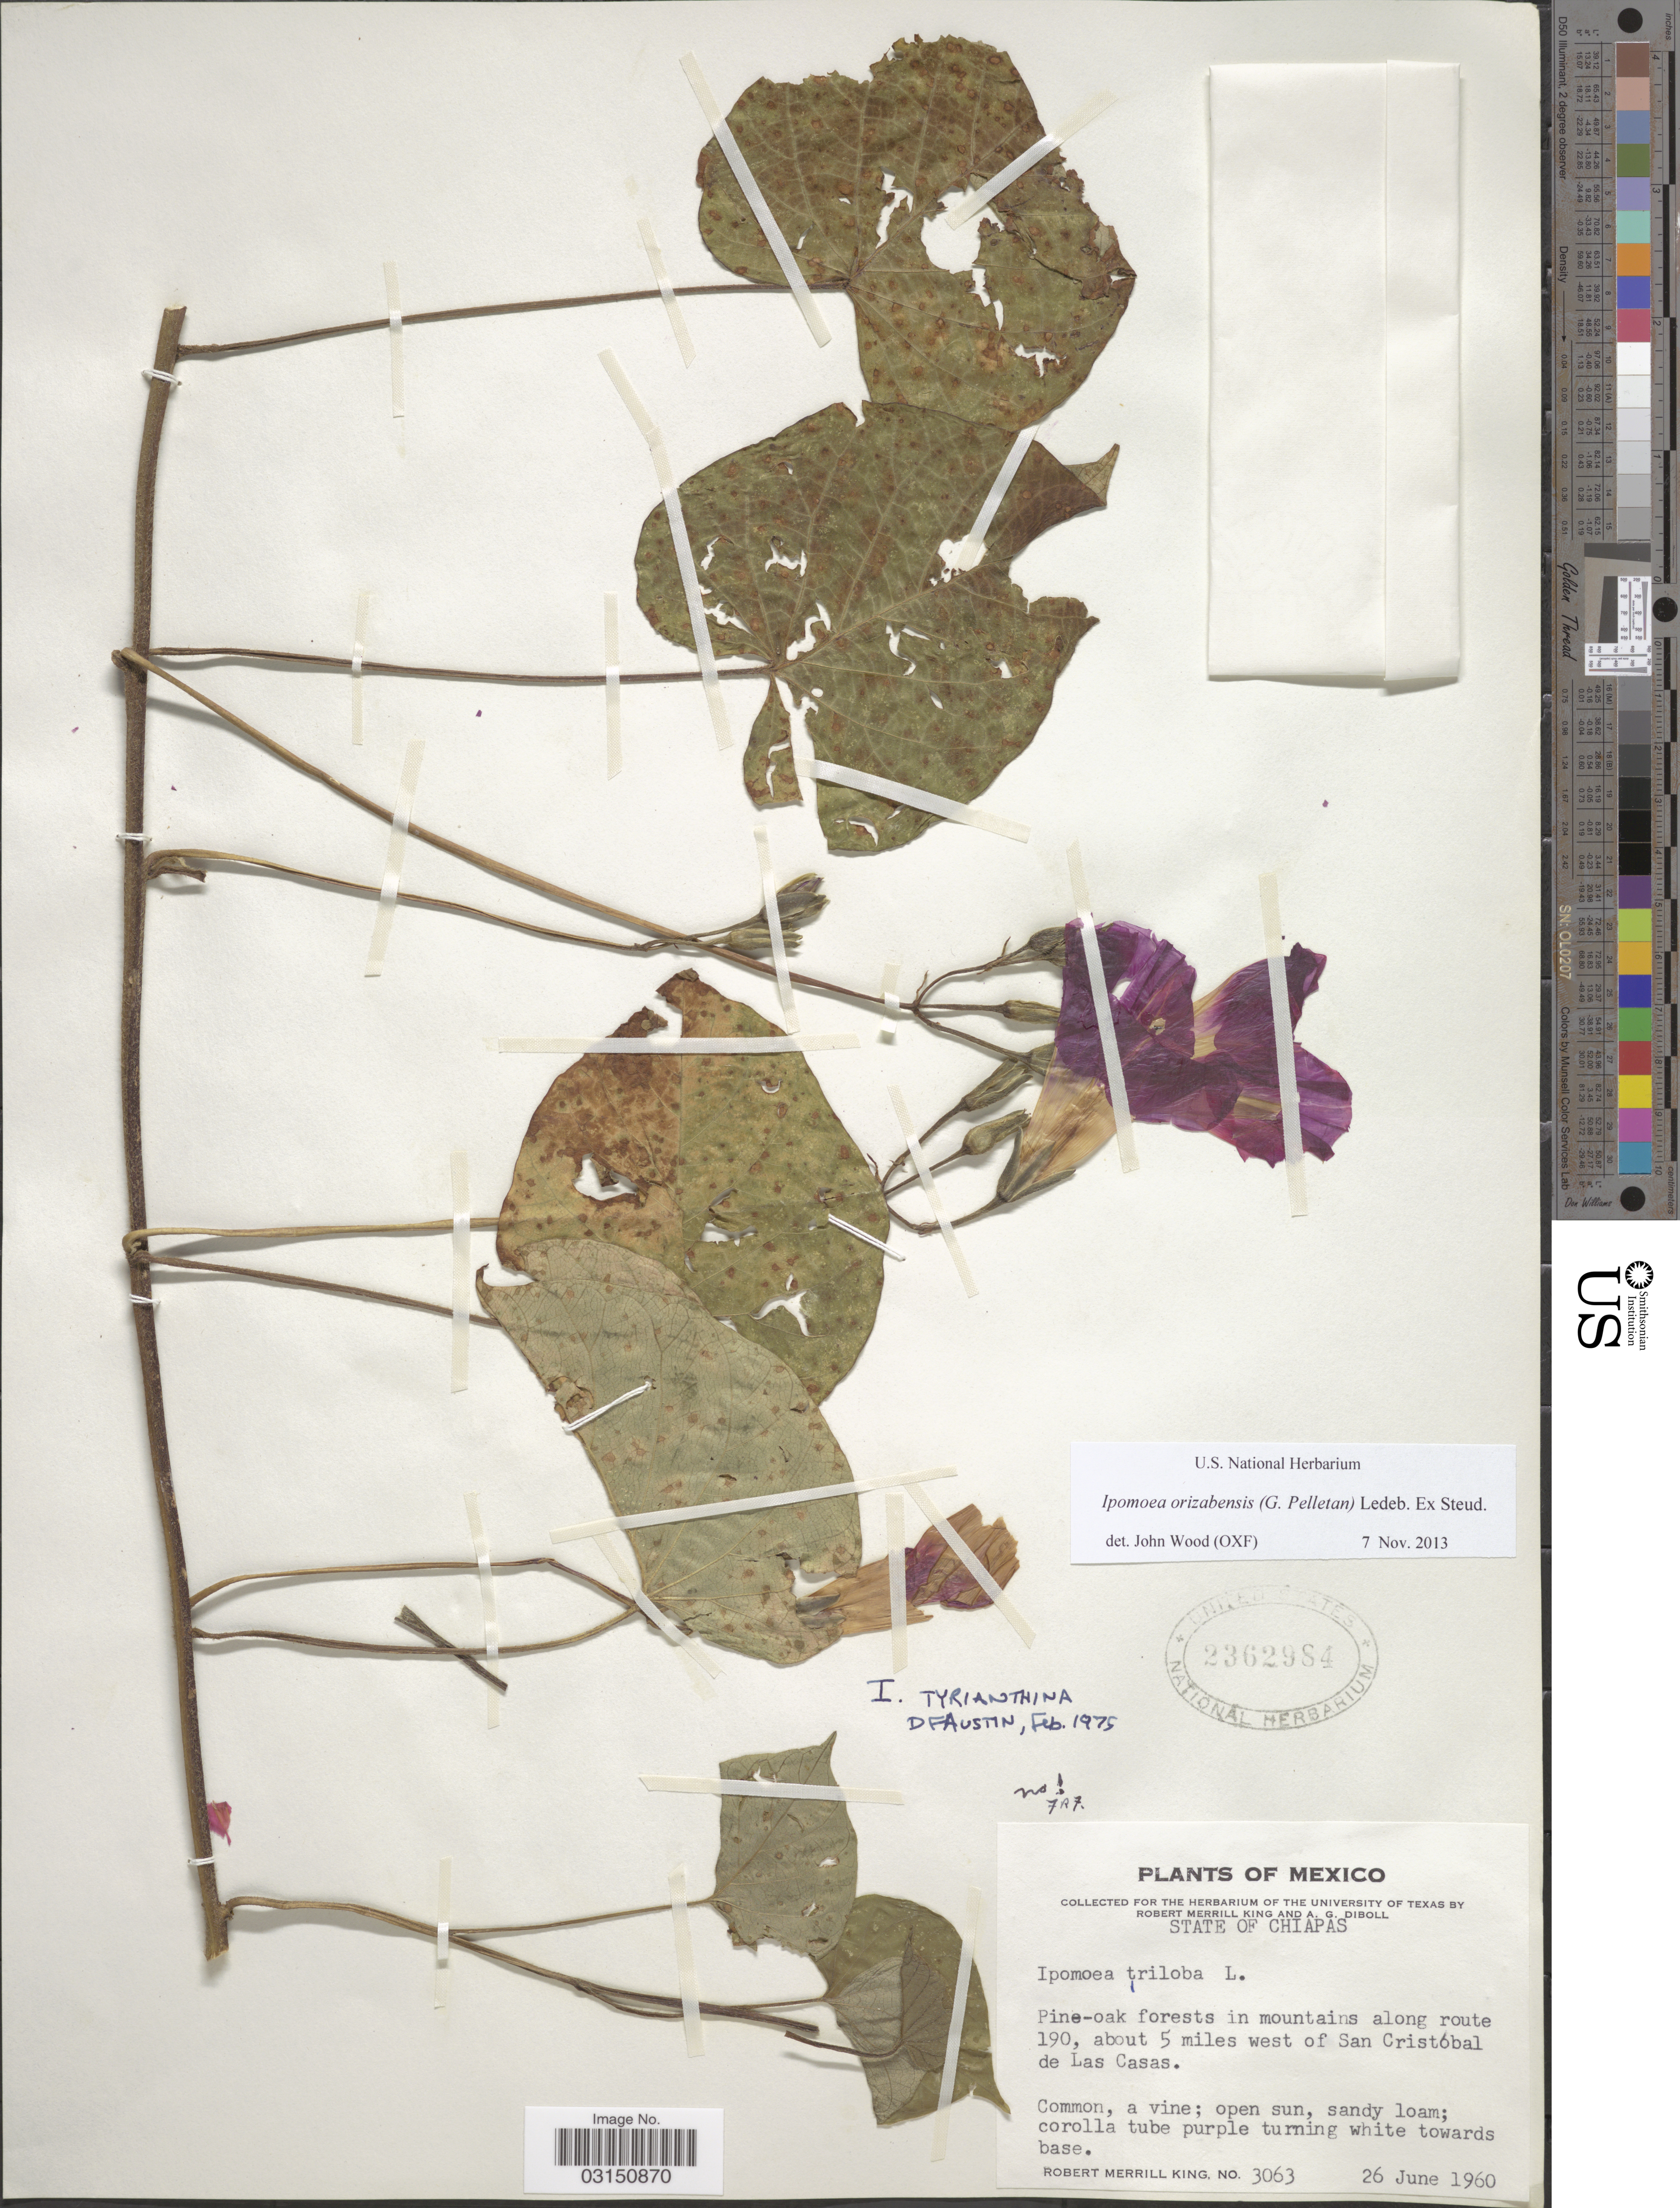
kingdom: Plantae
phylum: Tracheophyta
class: Magnoliopsida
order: Solanales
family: Convolvulaceae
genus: Ipomoea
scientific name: Ipomoea orizabensis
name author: (G. Pelletan) Ledeb. ex Steud.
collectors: R. M. King & A. Diboll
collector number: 3063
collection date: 1960-06-26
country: Mexico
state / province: Chiapas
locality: In mountains along route 190, about 5 miles west of San Cristóbal de Las Casas.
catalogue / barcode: US 2362984